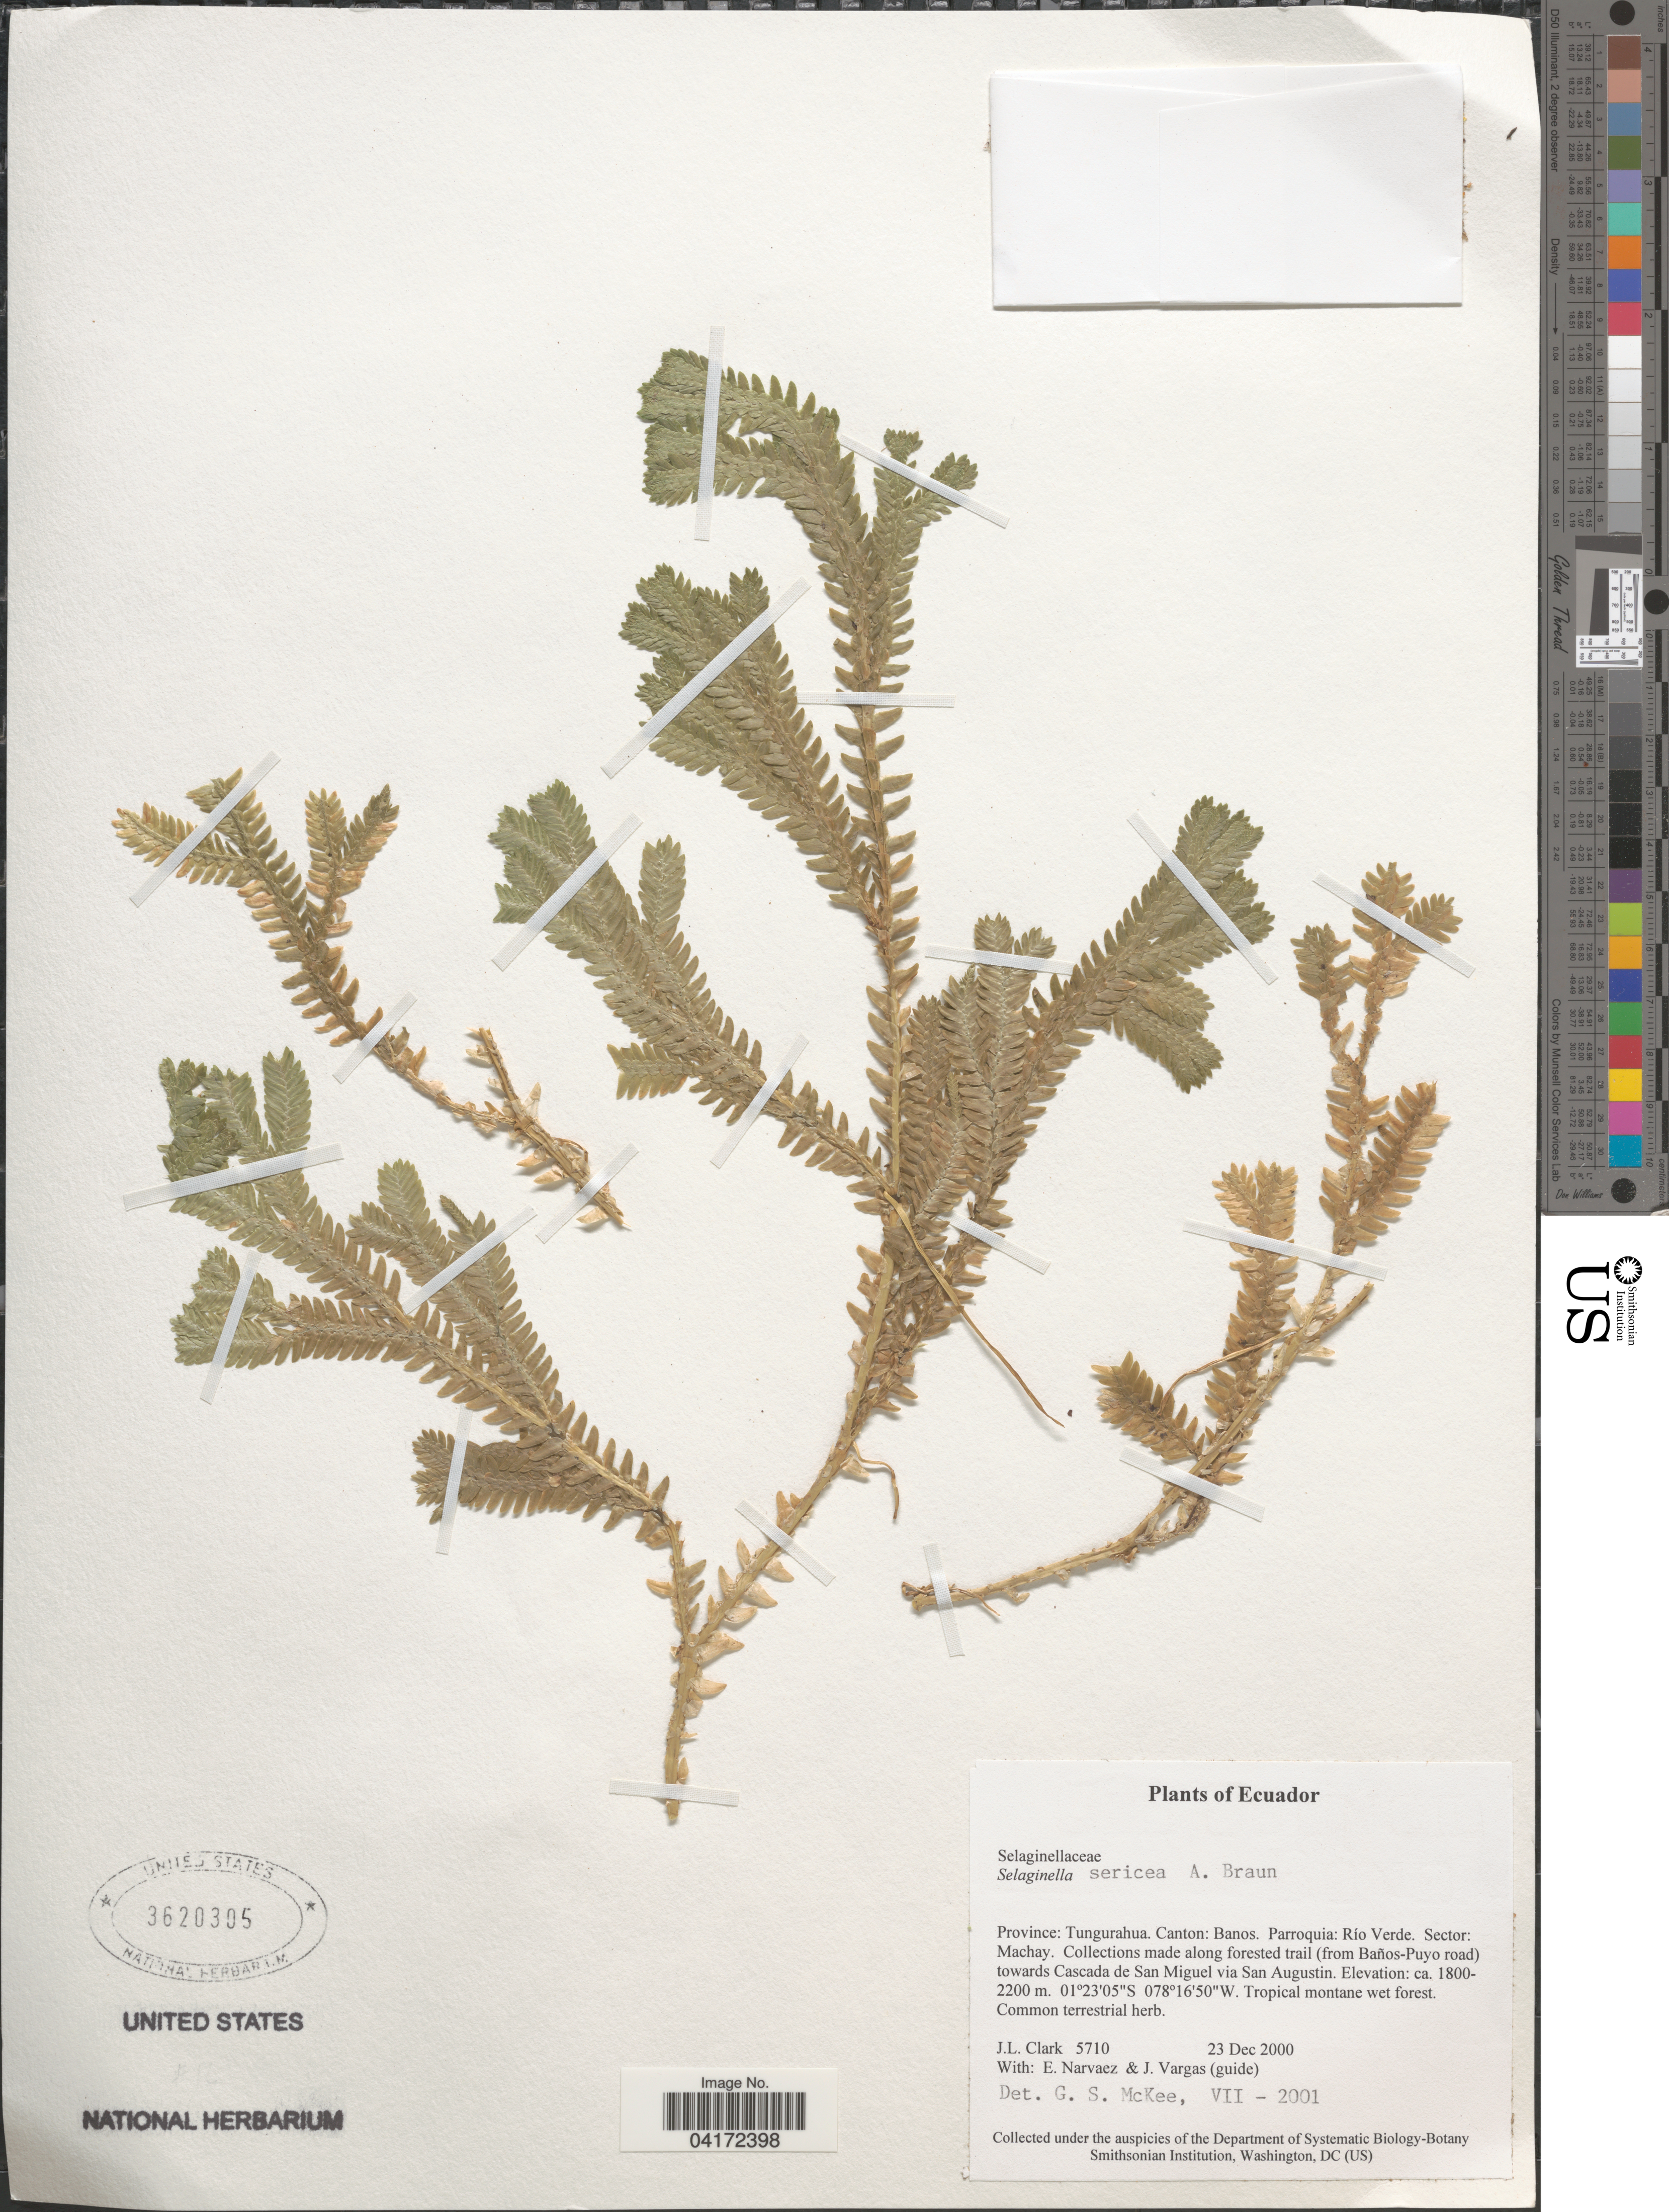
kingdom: Plantae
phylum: Tracheophyta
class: Lycopodiopsida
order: Selaginellales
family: Selaginellaceae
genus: Selaginella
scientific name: Selaginella sericea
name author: A. Braun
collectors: J. L. Clark, E. Narváez & J. Vargas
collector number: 5710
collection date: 2000-12-23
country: Ecuador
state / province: Tungurahua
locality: Canton: Banos. Parroquia: Río Verde. Sector: Machay. Along forested trail (from Baños-Puyo road) towards Cascada de San Miguel via San Augustin.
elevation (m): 1800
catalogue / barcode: US 3620305